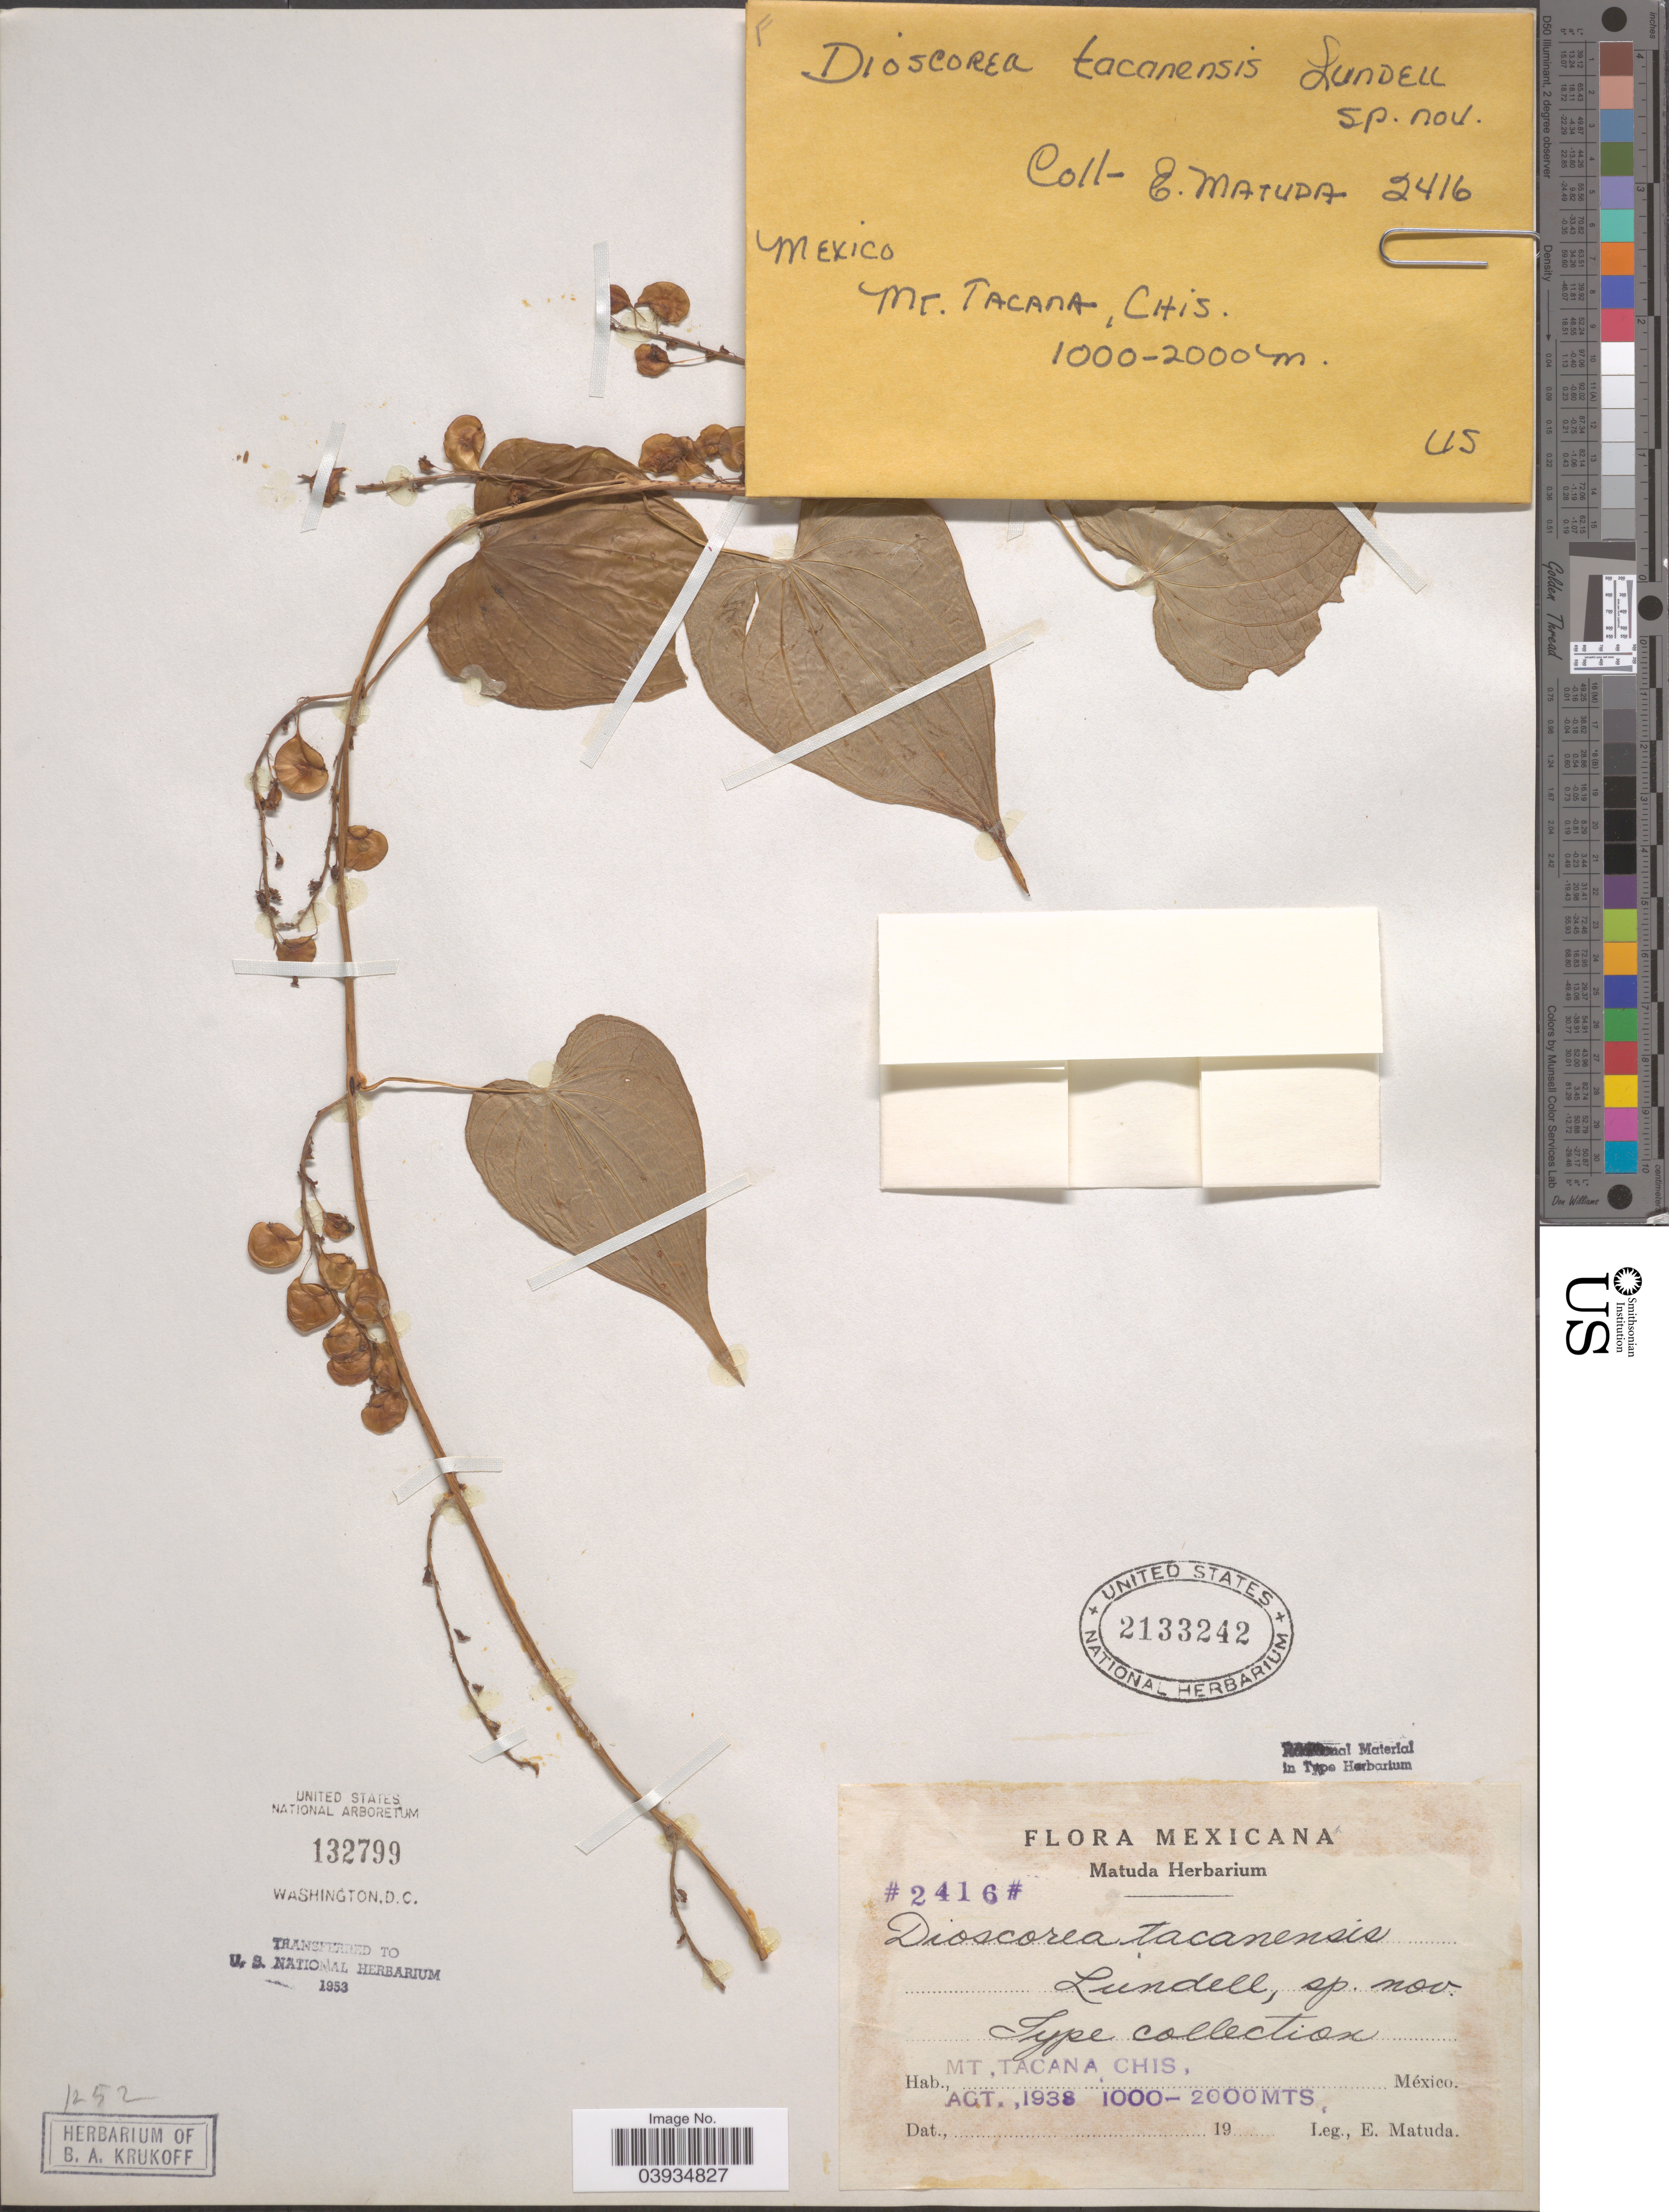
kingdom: Plantae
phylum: Tracheophyta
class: Liliopsida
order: Dioscoreales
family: Dioscoreaceae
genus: Dioscorea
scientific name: Dioscorea tacanensis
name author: Lundell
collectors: E. Matuda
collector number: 2416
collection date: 1938-08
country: Mexico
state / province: Chiapas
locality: Mt. Tacana.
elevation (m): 1000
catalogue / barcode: US 2133242